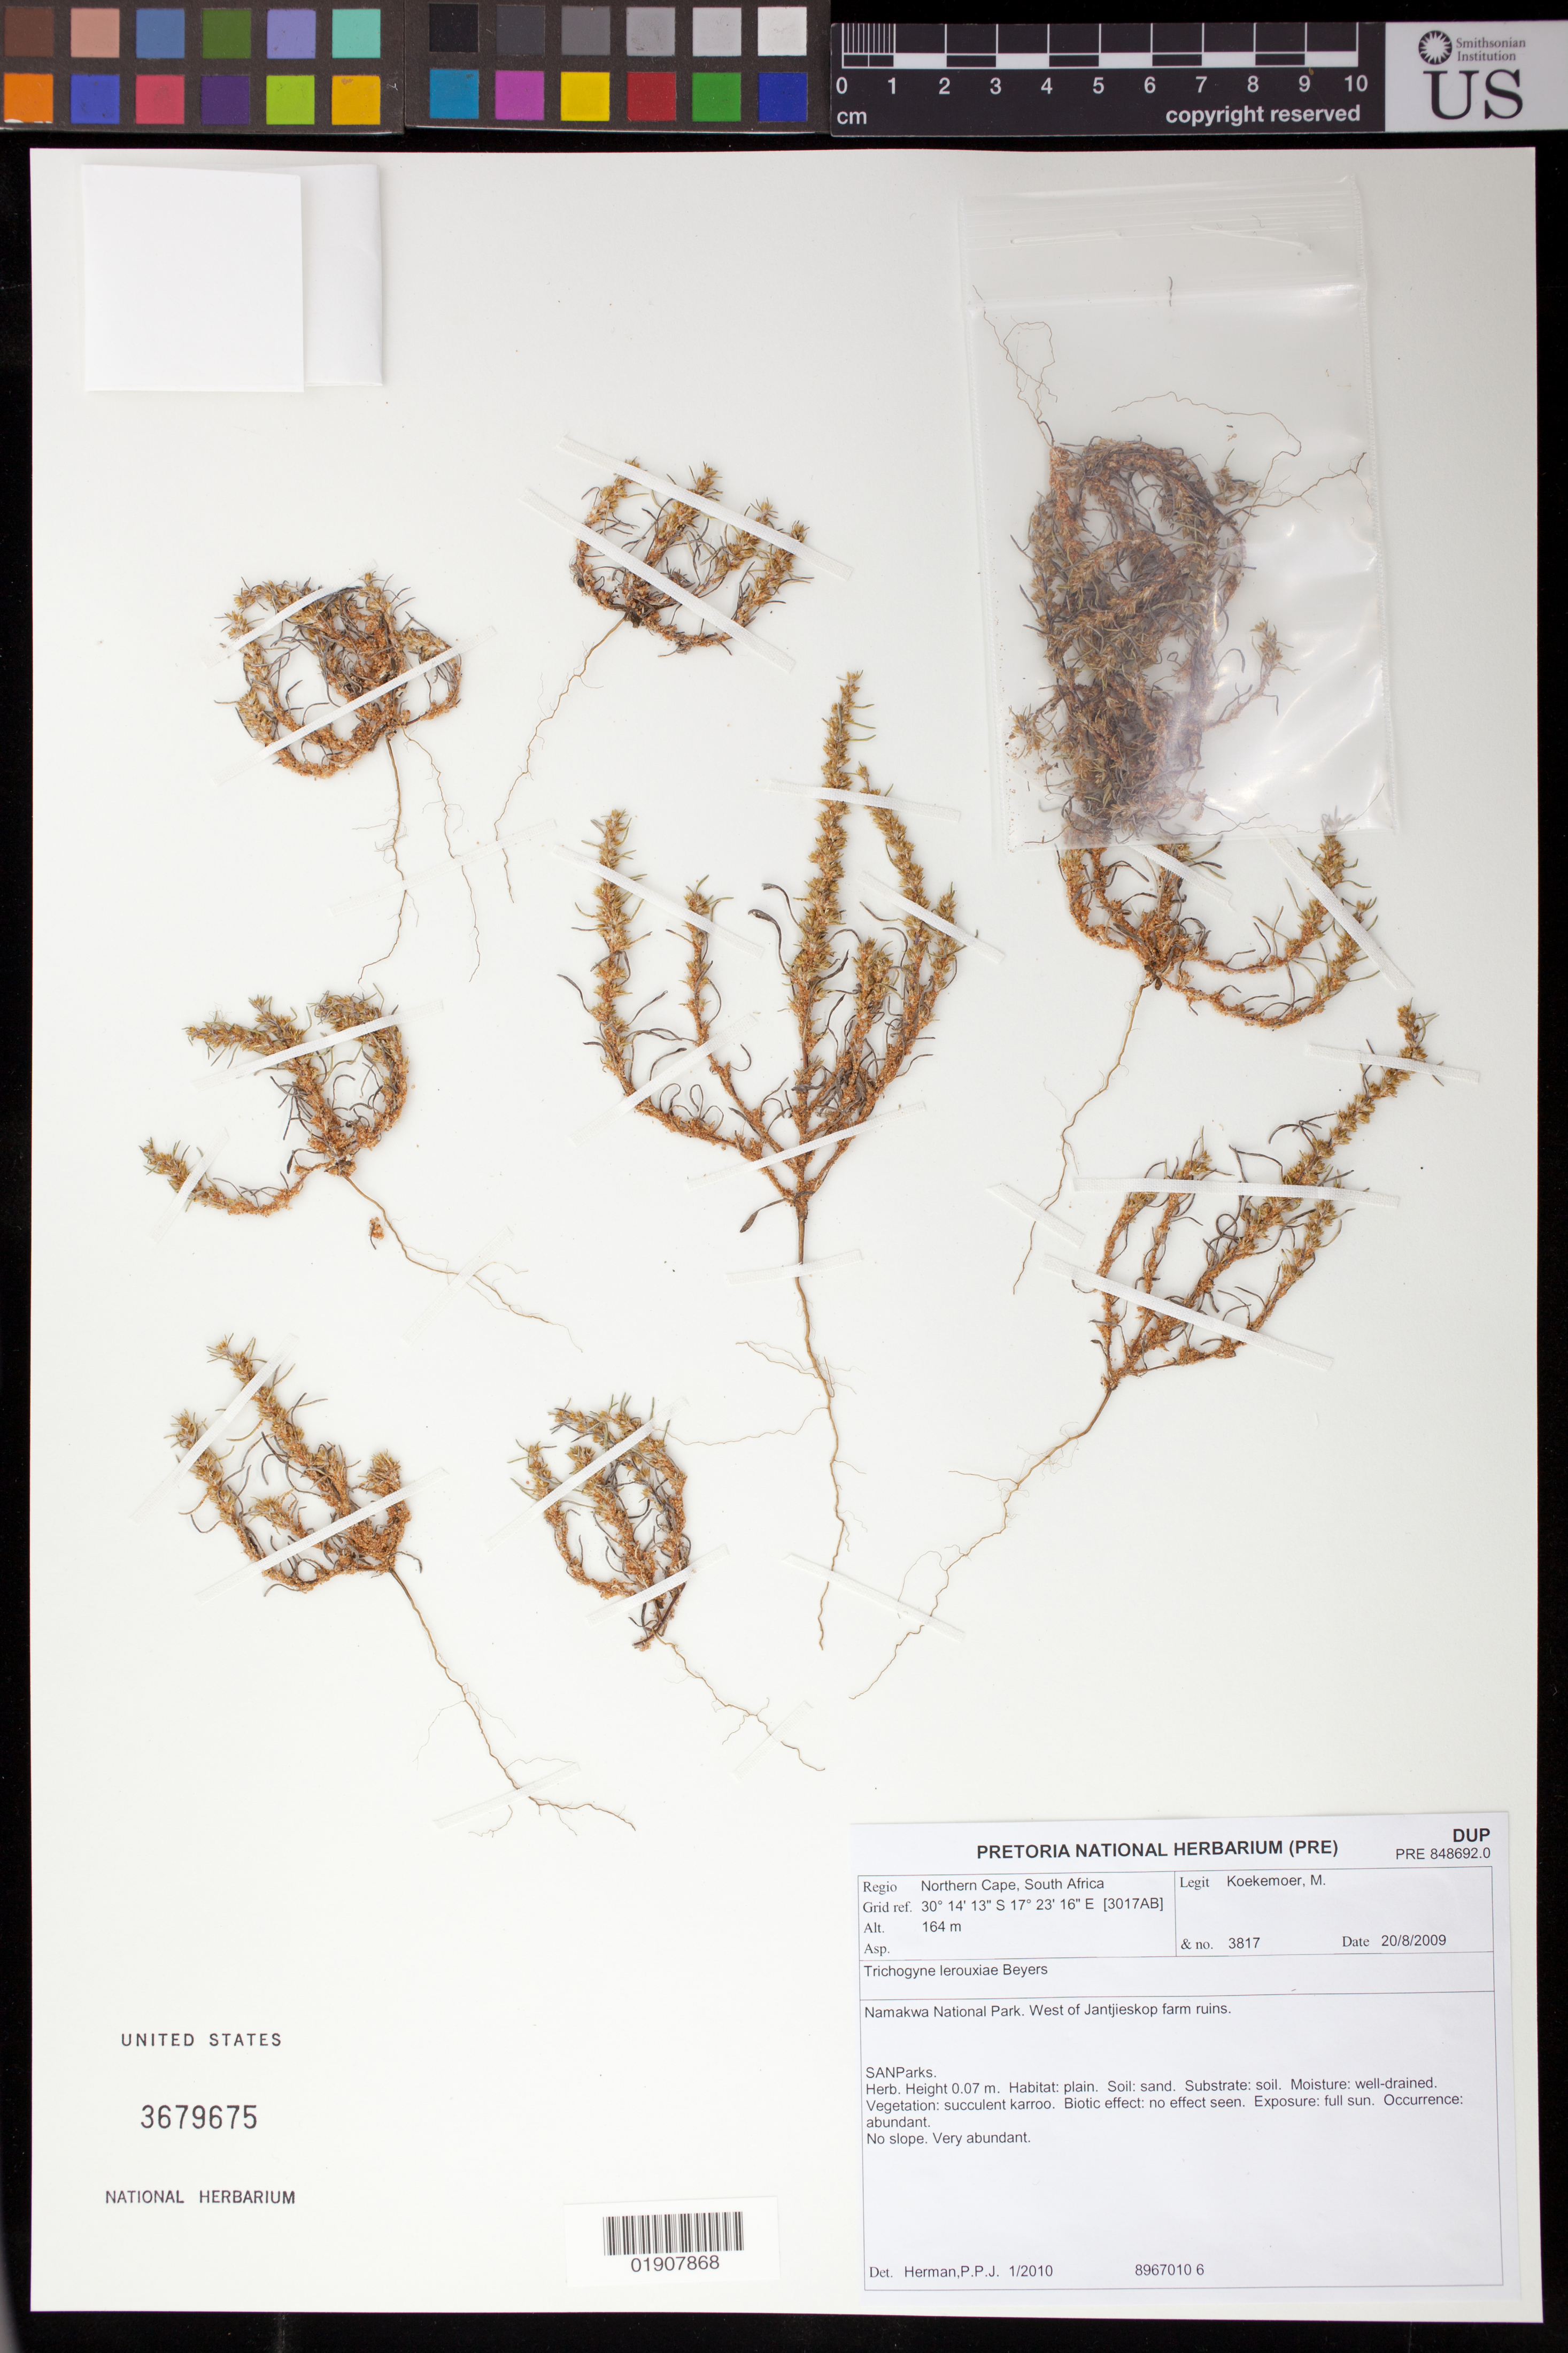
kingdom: Plantae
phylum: Tracheophyta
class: Magnoliopsida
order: Asterales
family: Asteraceae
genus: Trichogyne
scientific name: Trichogyne lerouxiae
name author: Beyers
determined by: Herman, P. P. J.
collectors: M. Koekemoer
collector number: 3817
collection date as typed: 20 August 2009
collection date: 2009-08-20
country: South Africa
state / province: Northern Cape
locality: Namakwa National Park. West of Jantjieskop farm ruins.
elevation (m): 164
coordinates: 30 14 13 S, 17 23 16 E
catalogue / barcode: US 3679675